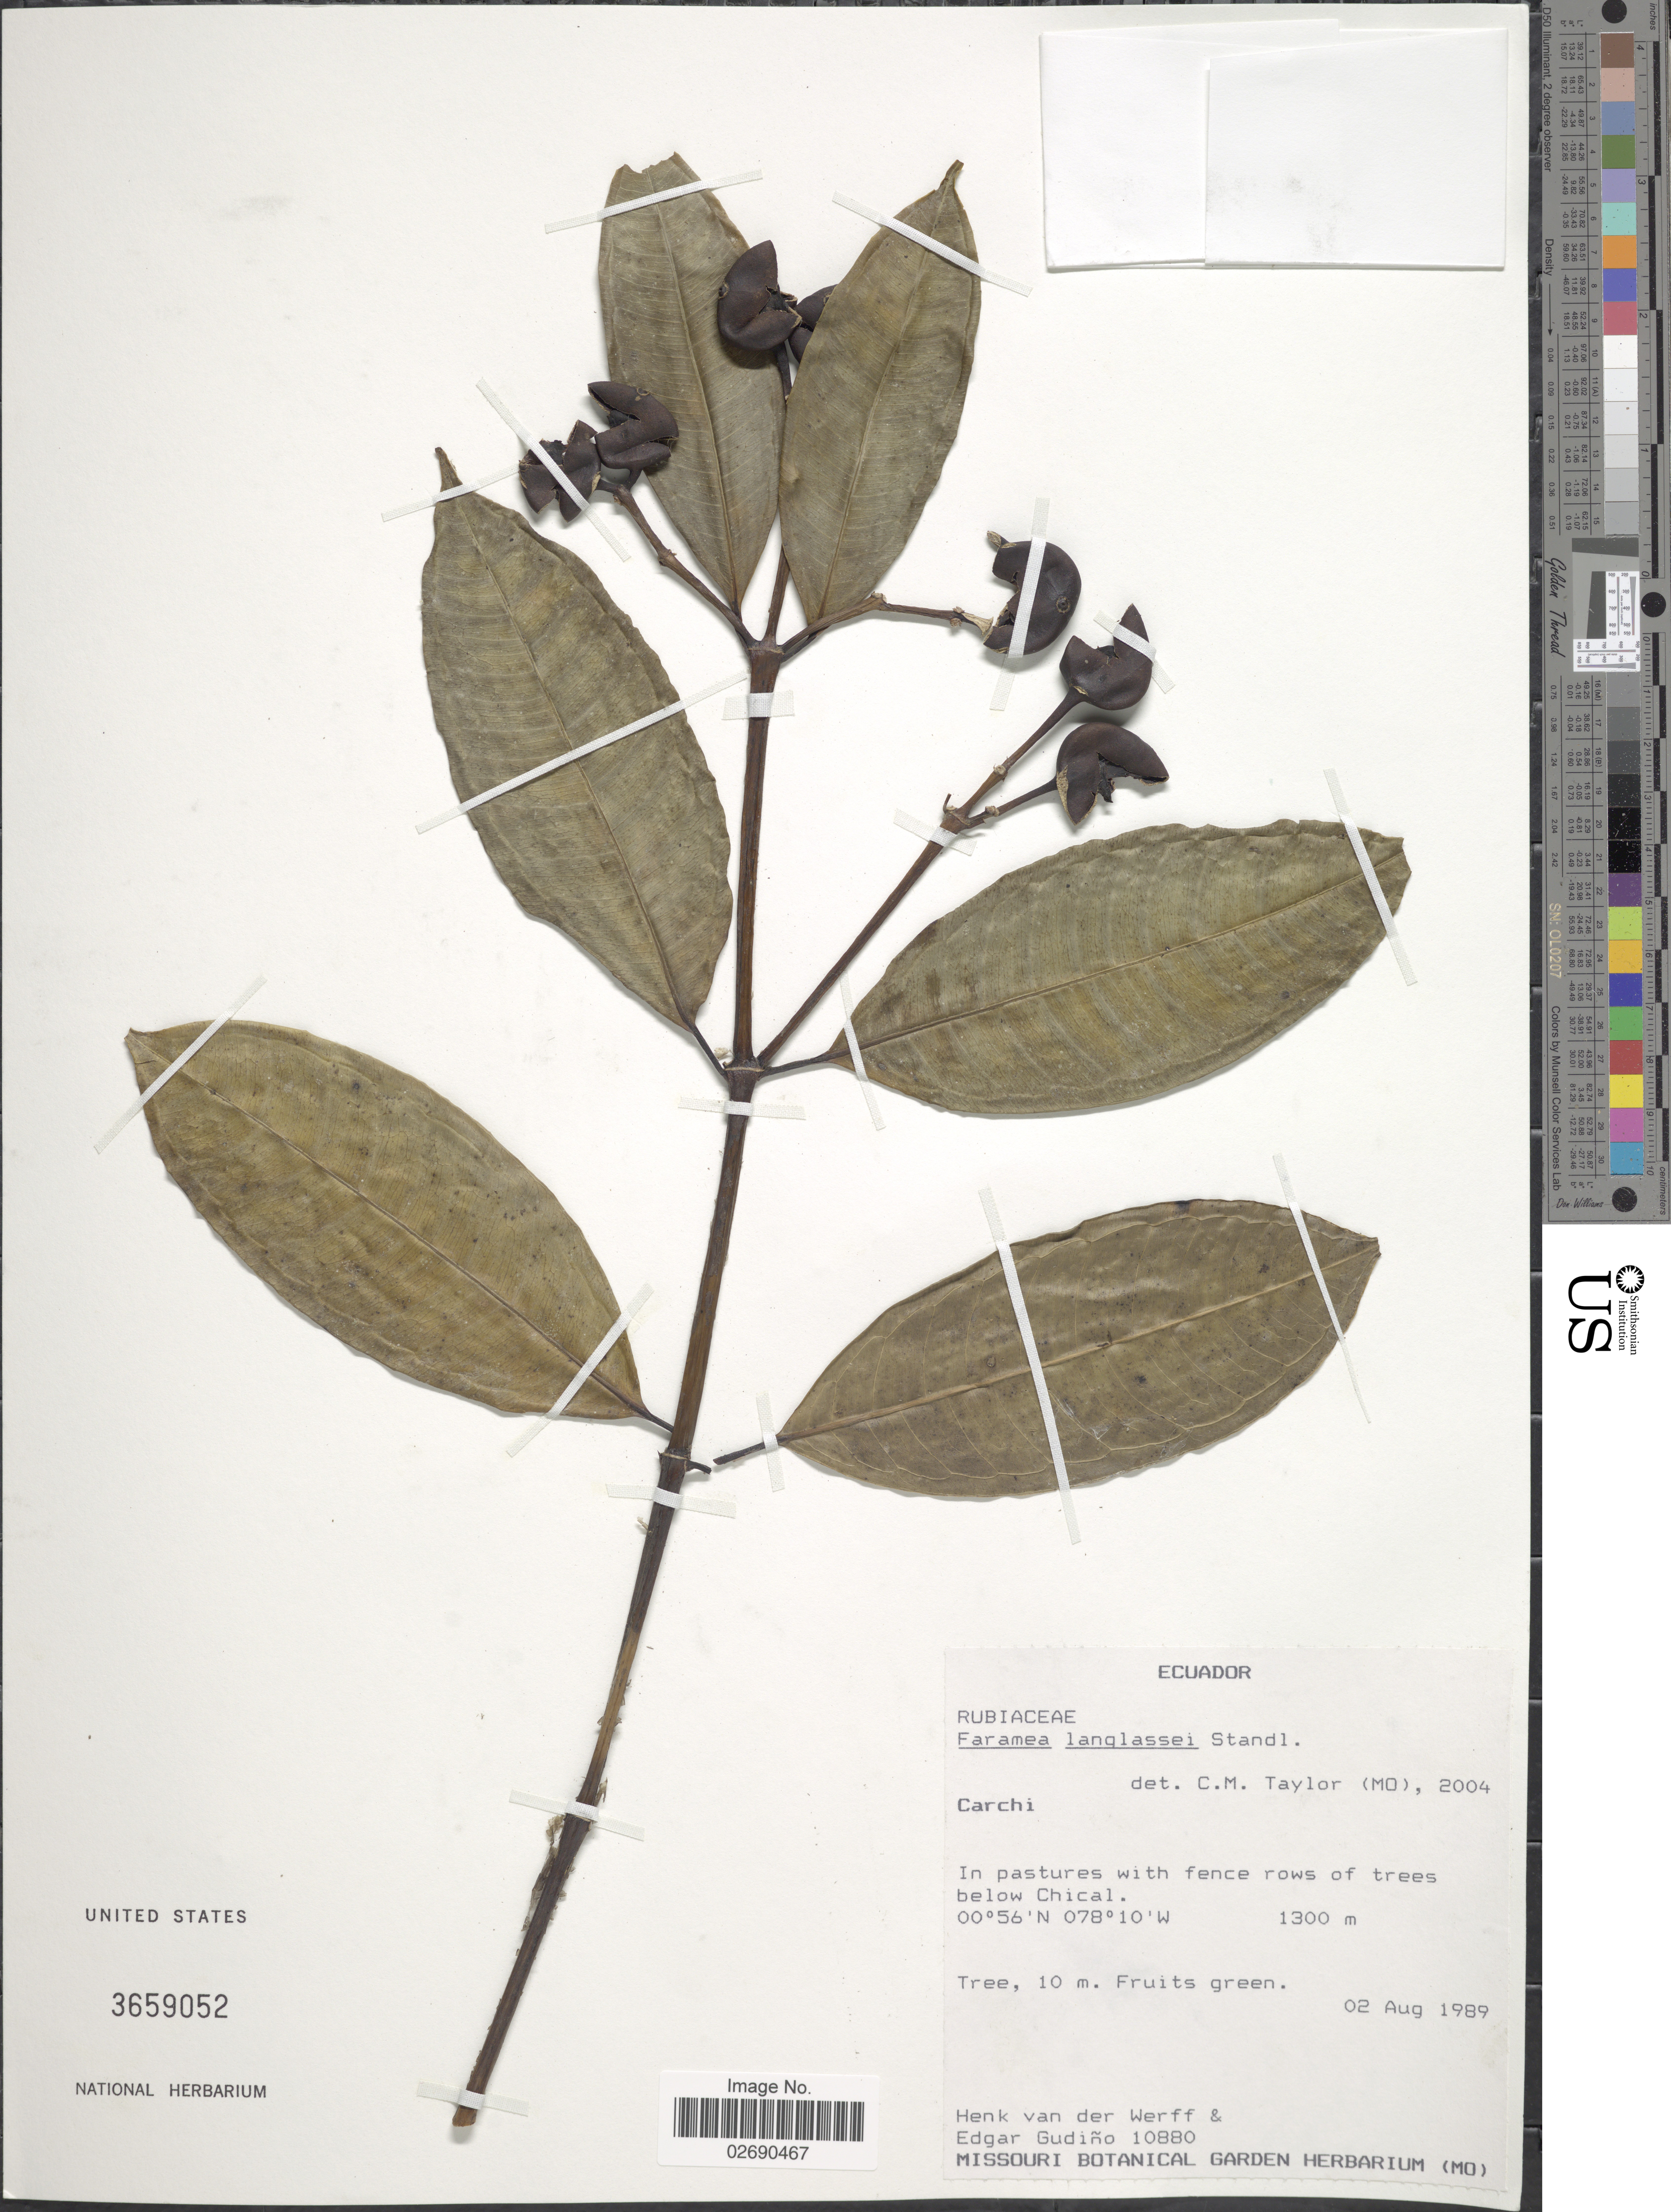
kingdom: Plantae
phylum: Tracheophyta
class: Magnoliopsida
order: Gentianales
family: Rubiaceae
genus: Faramea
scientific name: Faramea langlassei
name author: Standl.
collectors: H. van der Werff & E. Gudiño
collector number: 10880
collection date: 1989-08-02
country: Ecuador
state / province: Carchi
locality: In pastures with fence rows of trees below Chical.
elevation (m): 1300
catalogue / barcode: US 3659052